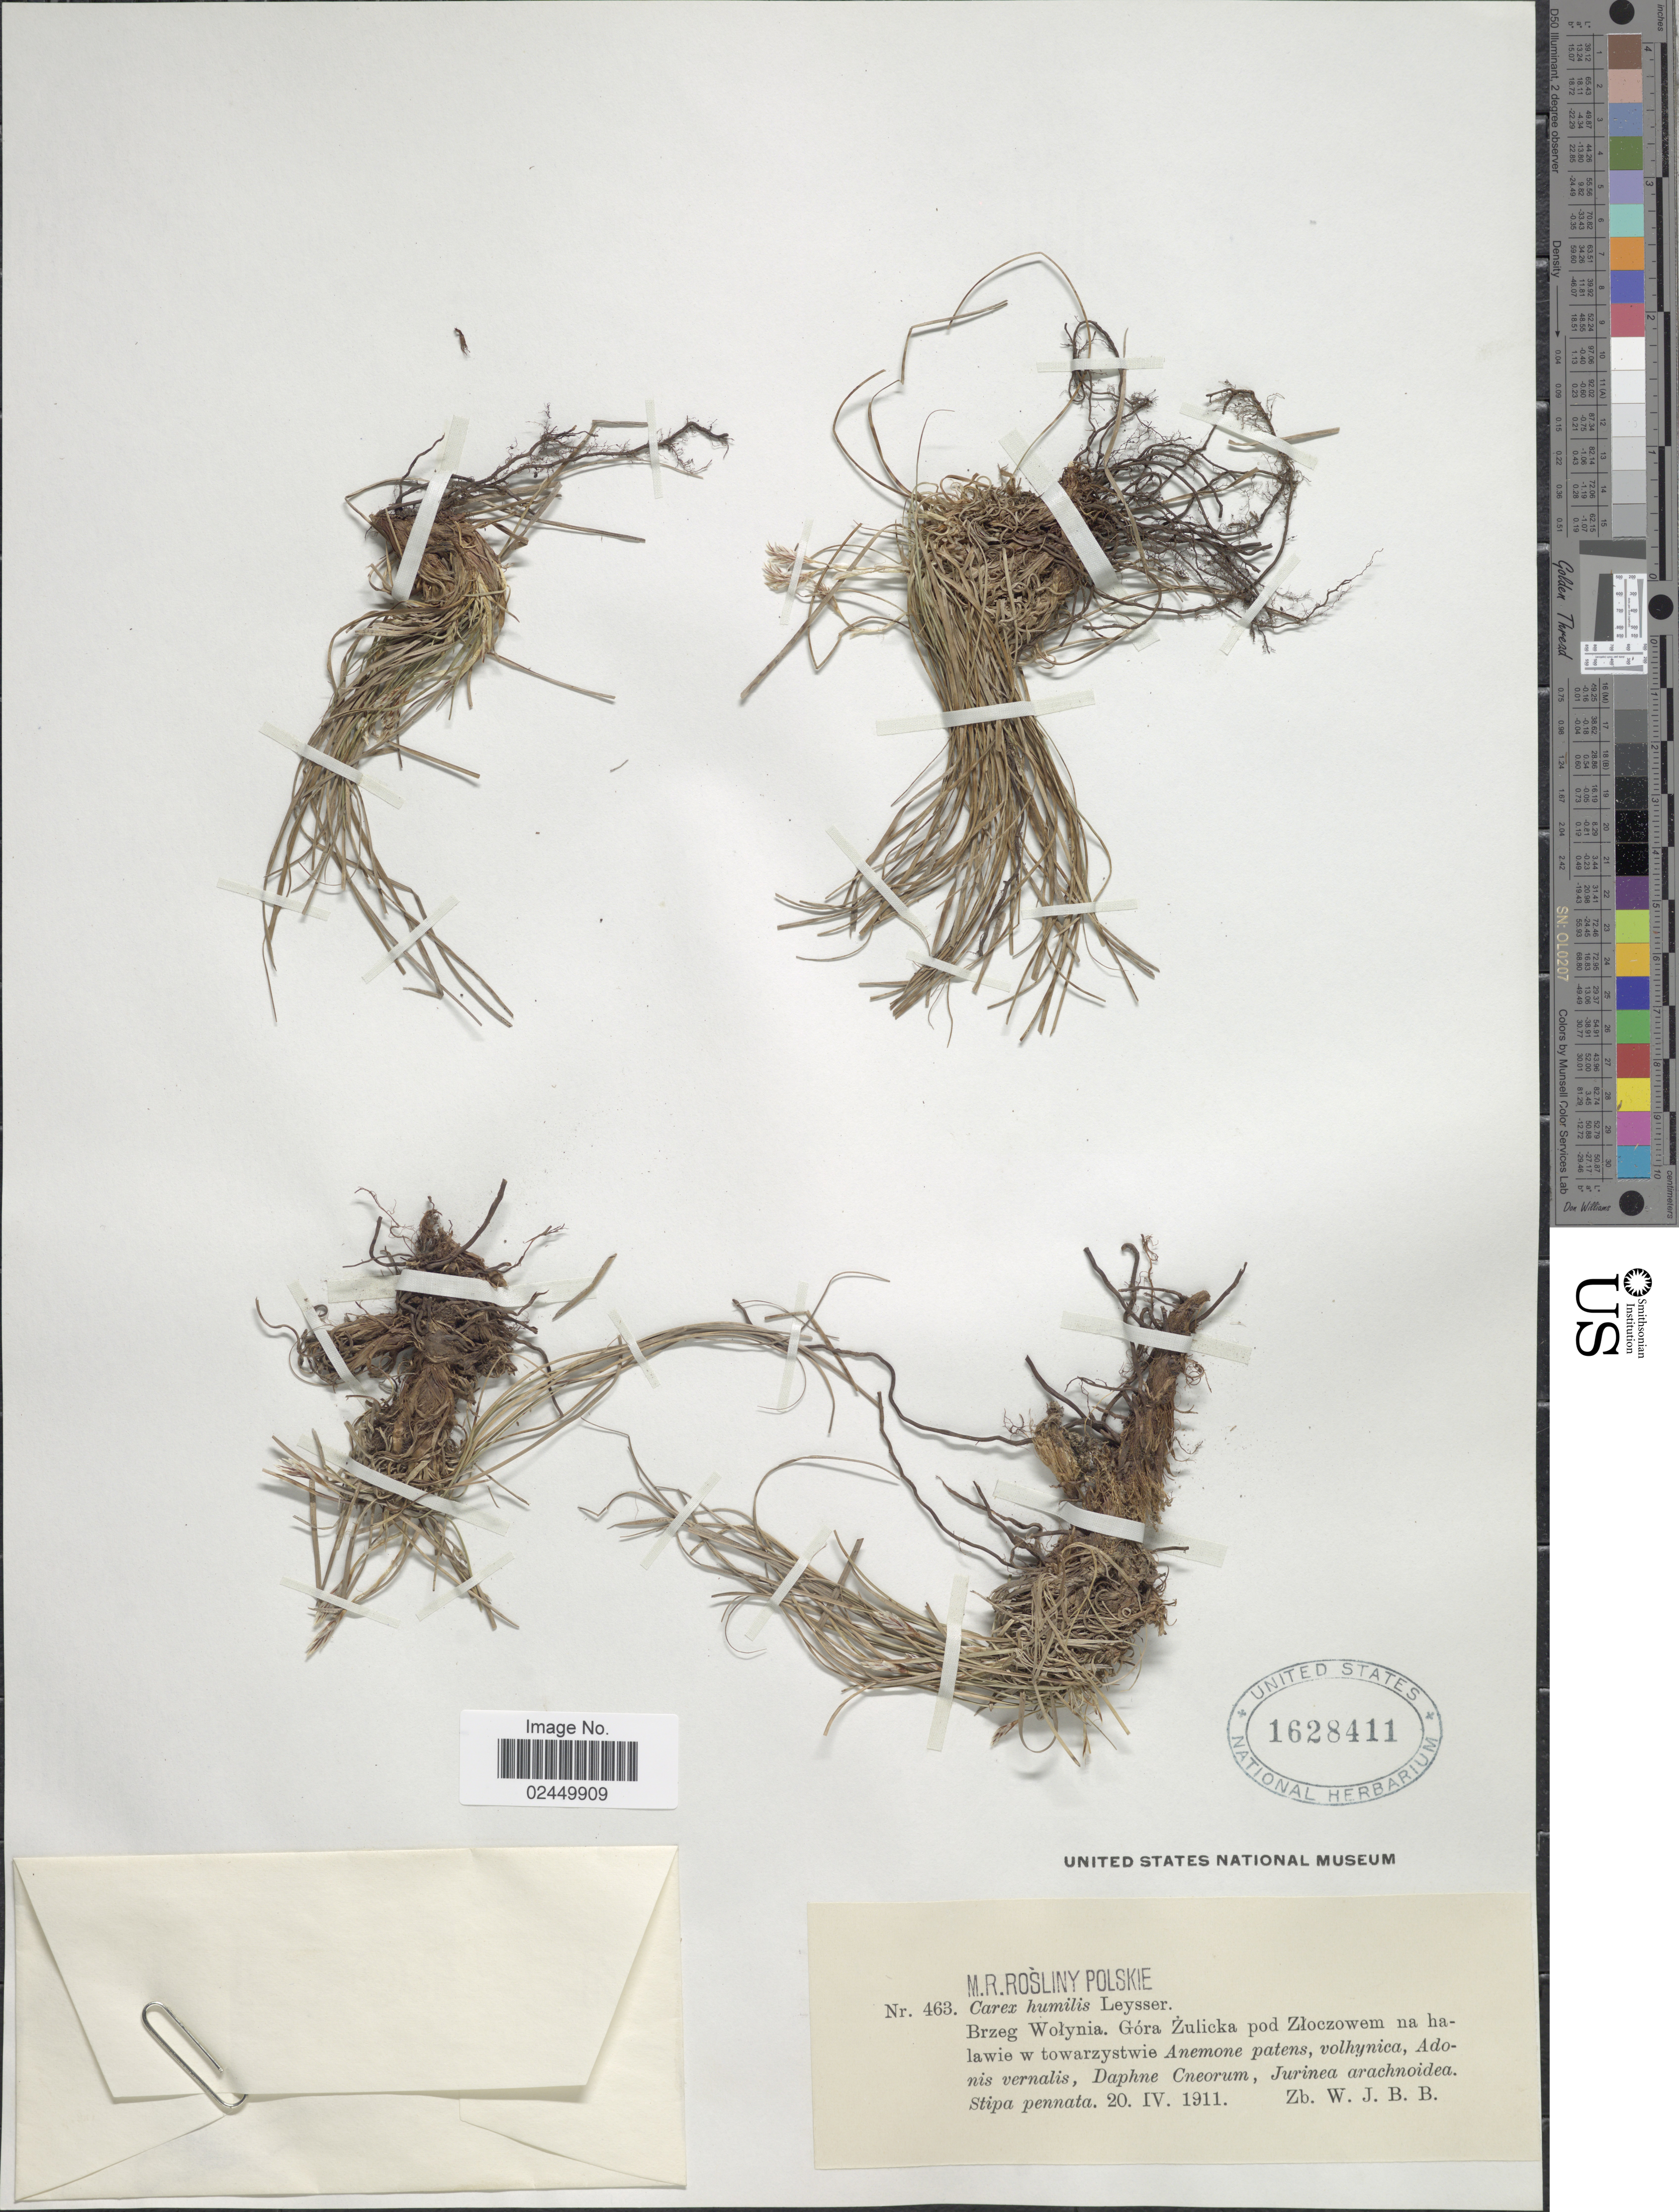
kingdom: Plantae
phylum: Tracheophyta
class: Liliopsida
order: Poales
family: Cyperaceae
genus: Carex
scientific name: Carex humilis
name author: Leyss.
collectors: W. J. B. B.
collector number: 463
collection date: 1911-04-20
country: Poland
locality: Brzeg Wolynia. Gora Zulicka pod Zloczowem na halawie w towarzystwie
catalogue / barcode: US 1628411